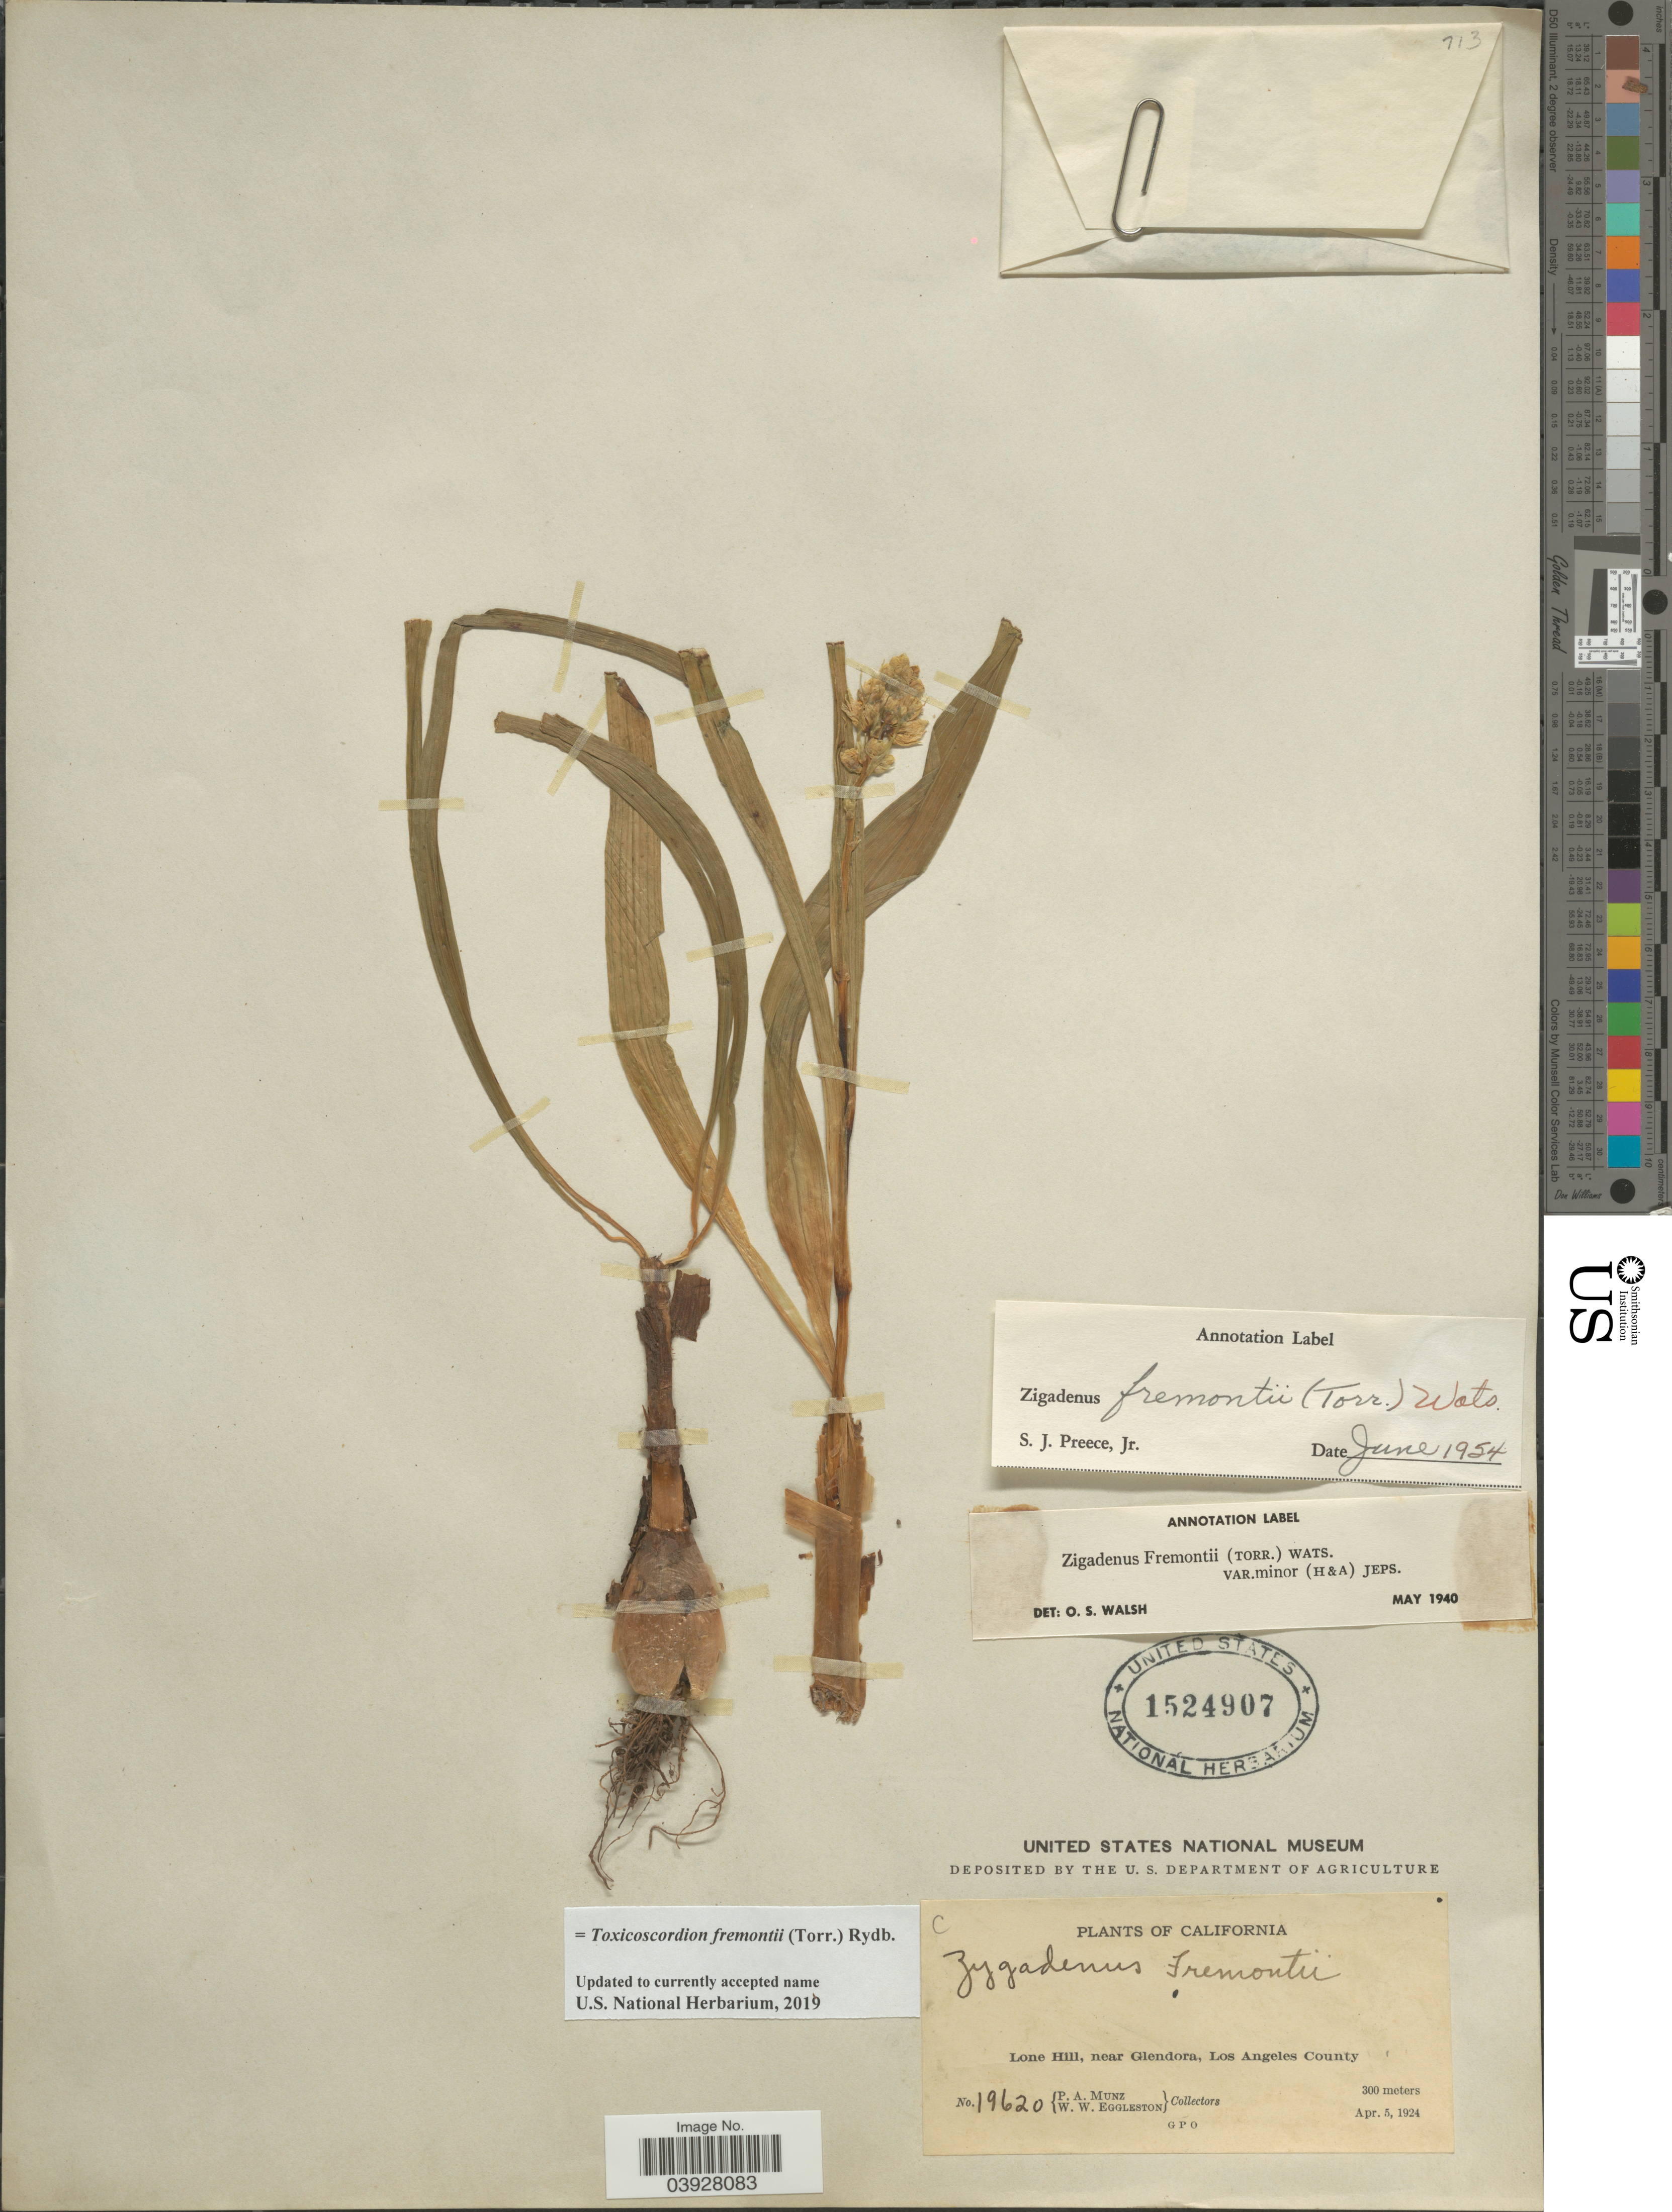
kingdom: Plantae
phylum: Tracheophyta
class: Liliopsida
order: Liliales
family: Melanthiaceae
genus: Toxicoscordion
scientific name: Toxicoscordion fremontii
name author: (Torr.) Rydb.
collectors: P. A. Munz & W. W. Eggleston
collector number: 19620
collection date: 1924-04-05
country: United States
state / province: California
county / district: Los Angeles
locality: Lone Hill, near Glendora, Los Angeles County.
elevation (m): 300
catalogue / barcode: US 1524907